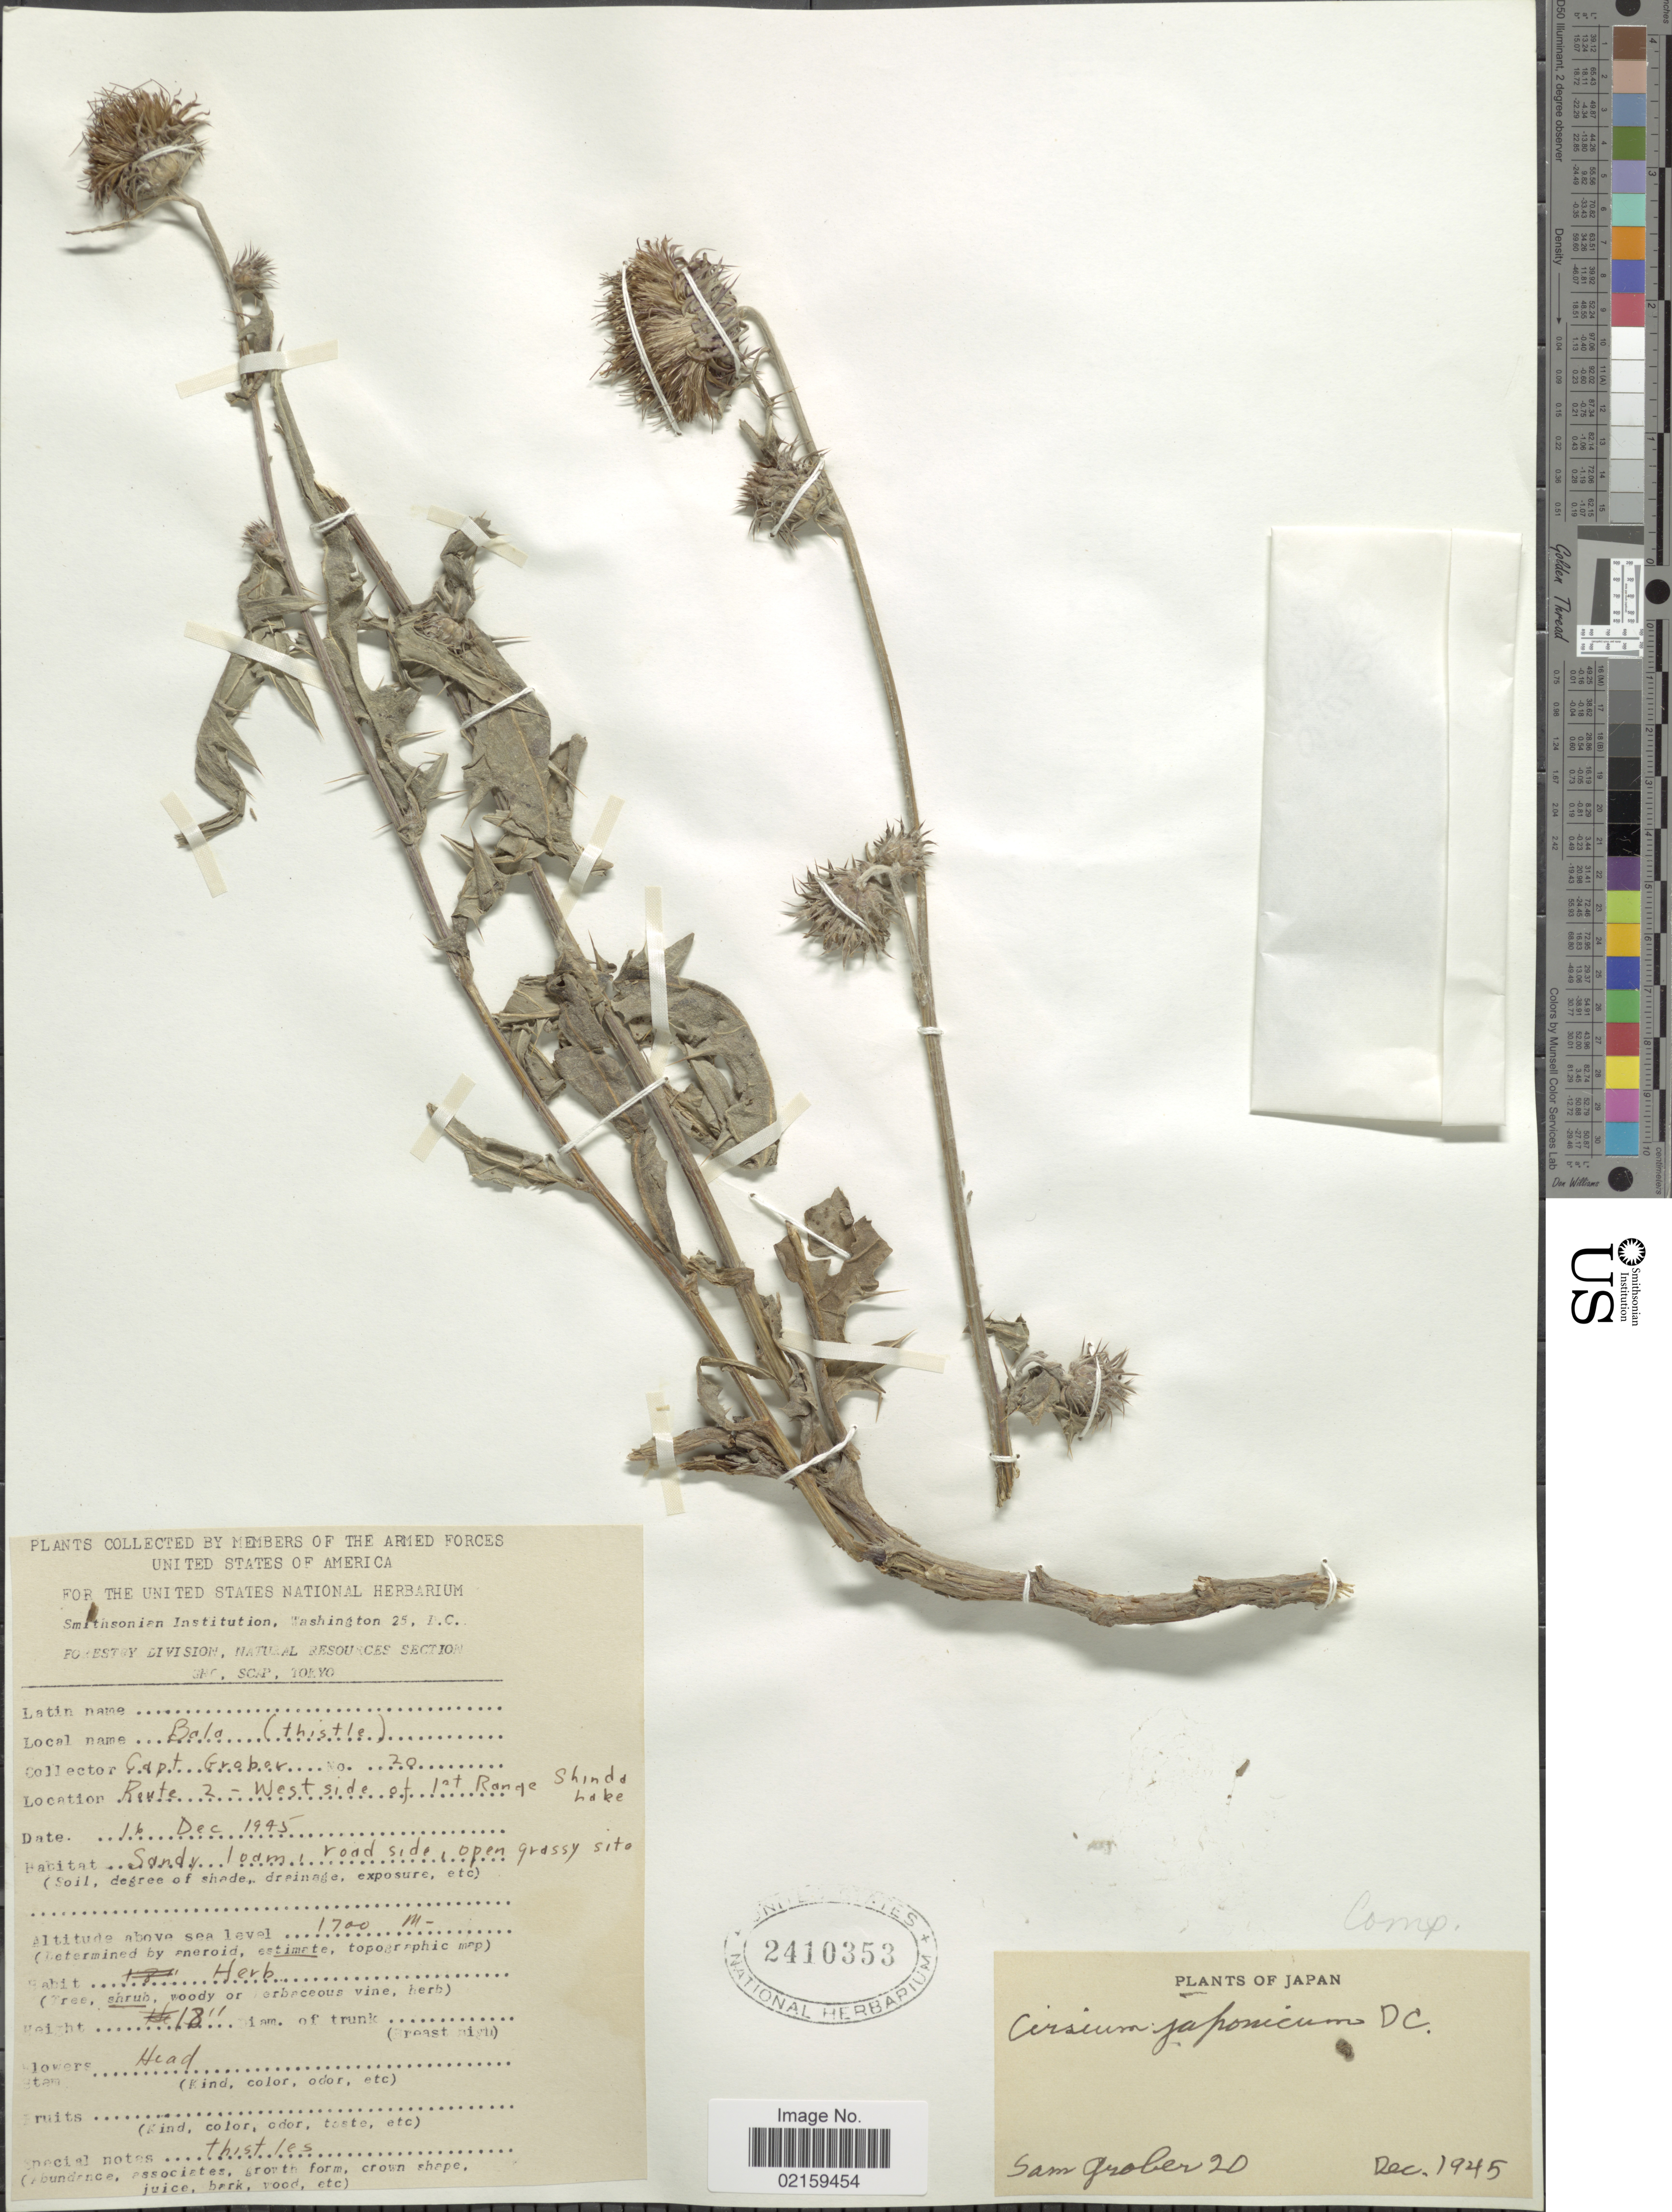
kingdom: Plantae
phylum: Tracheophyta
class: Magnoliopsida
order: Asterales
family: Asteraceae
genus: Cirsium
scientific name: Cirsium japonicum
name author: DC.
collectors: S. Grober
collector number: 20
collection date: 1945-12-16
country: Japan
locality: Route 2 West side of 1st Range Shinda Lake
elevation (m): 1700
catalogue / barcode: US 2410353